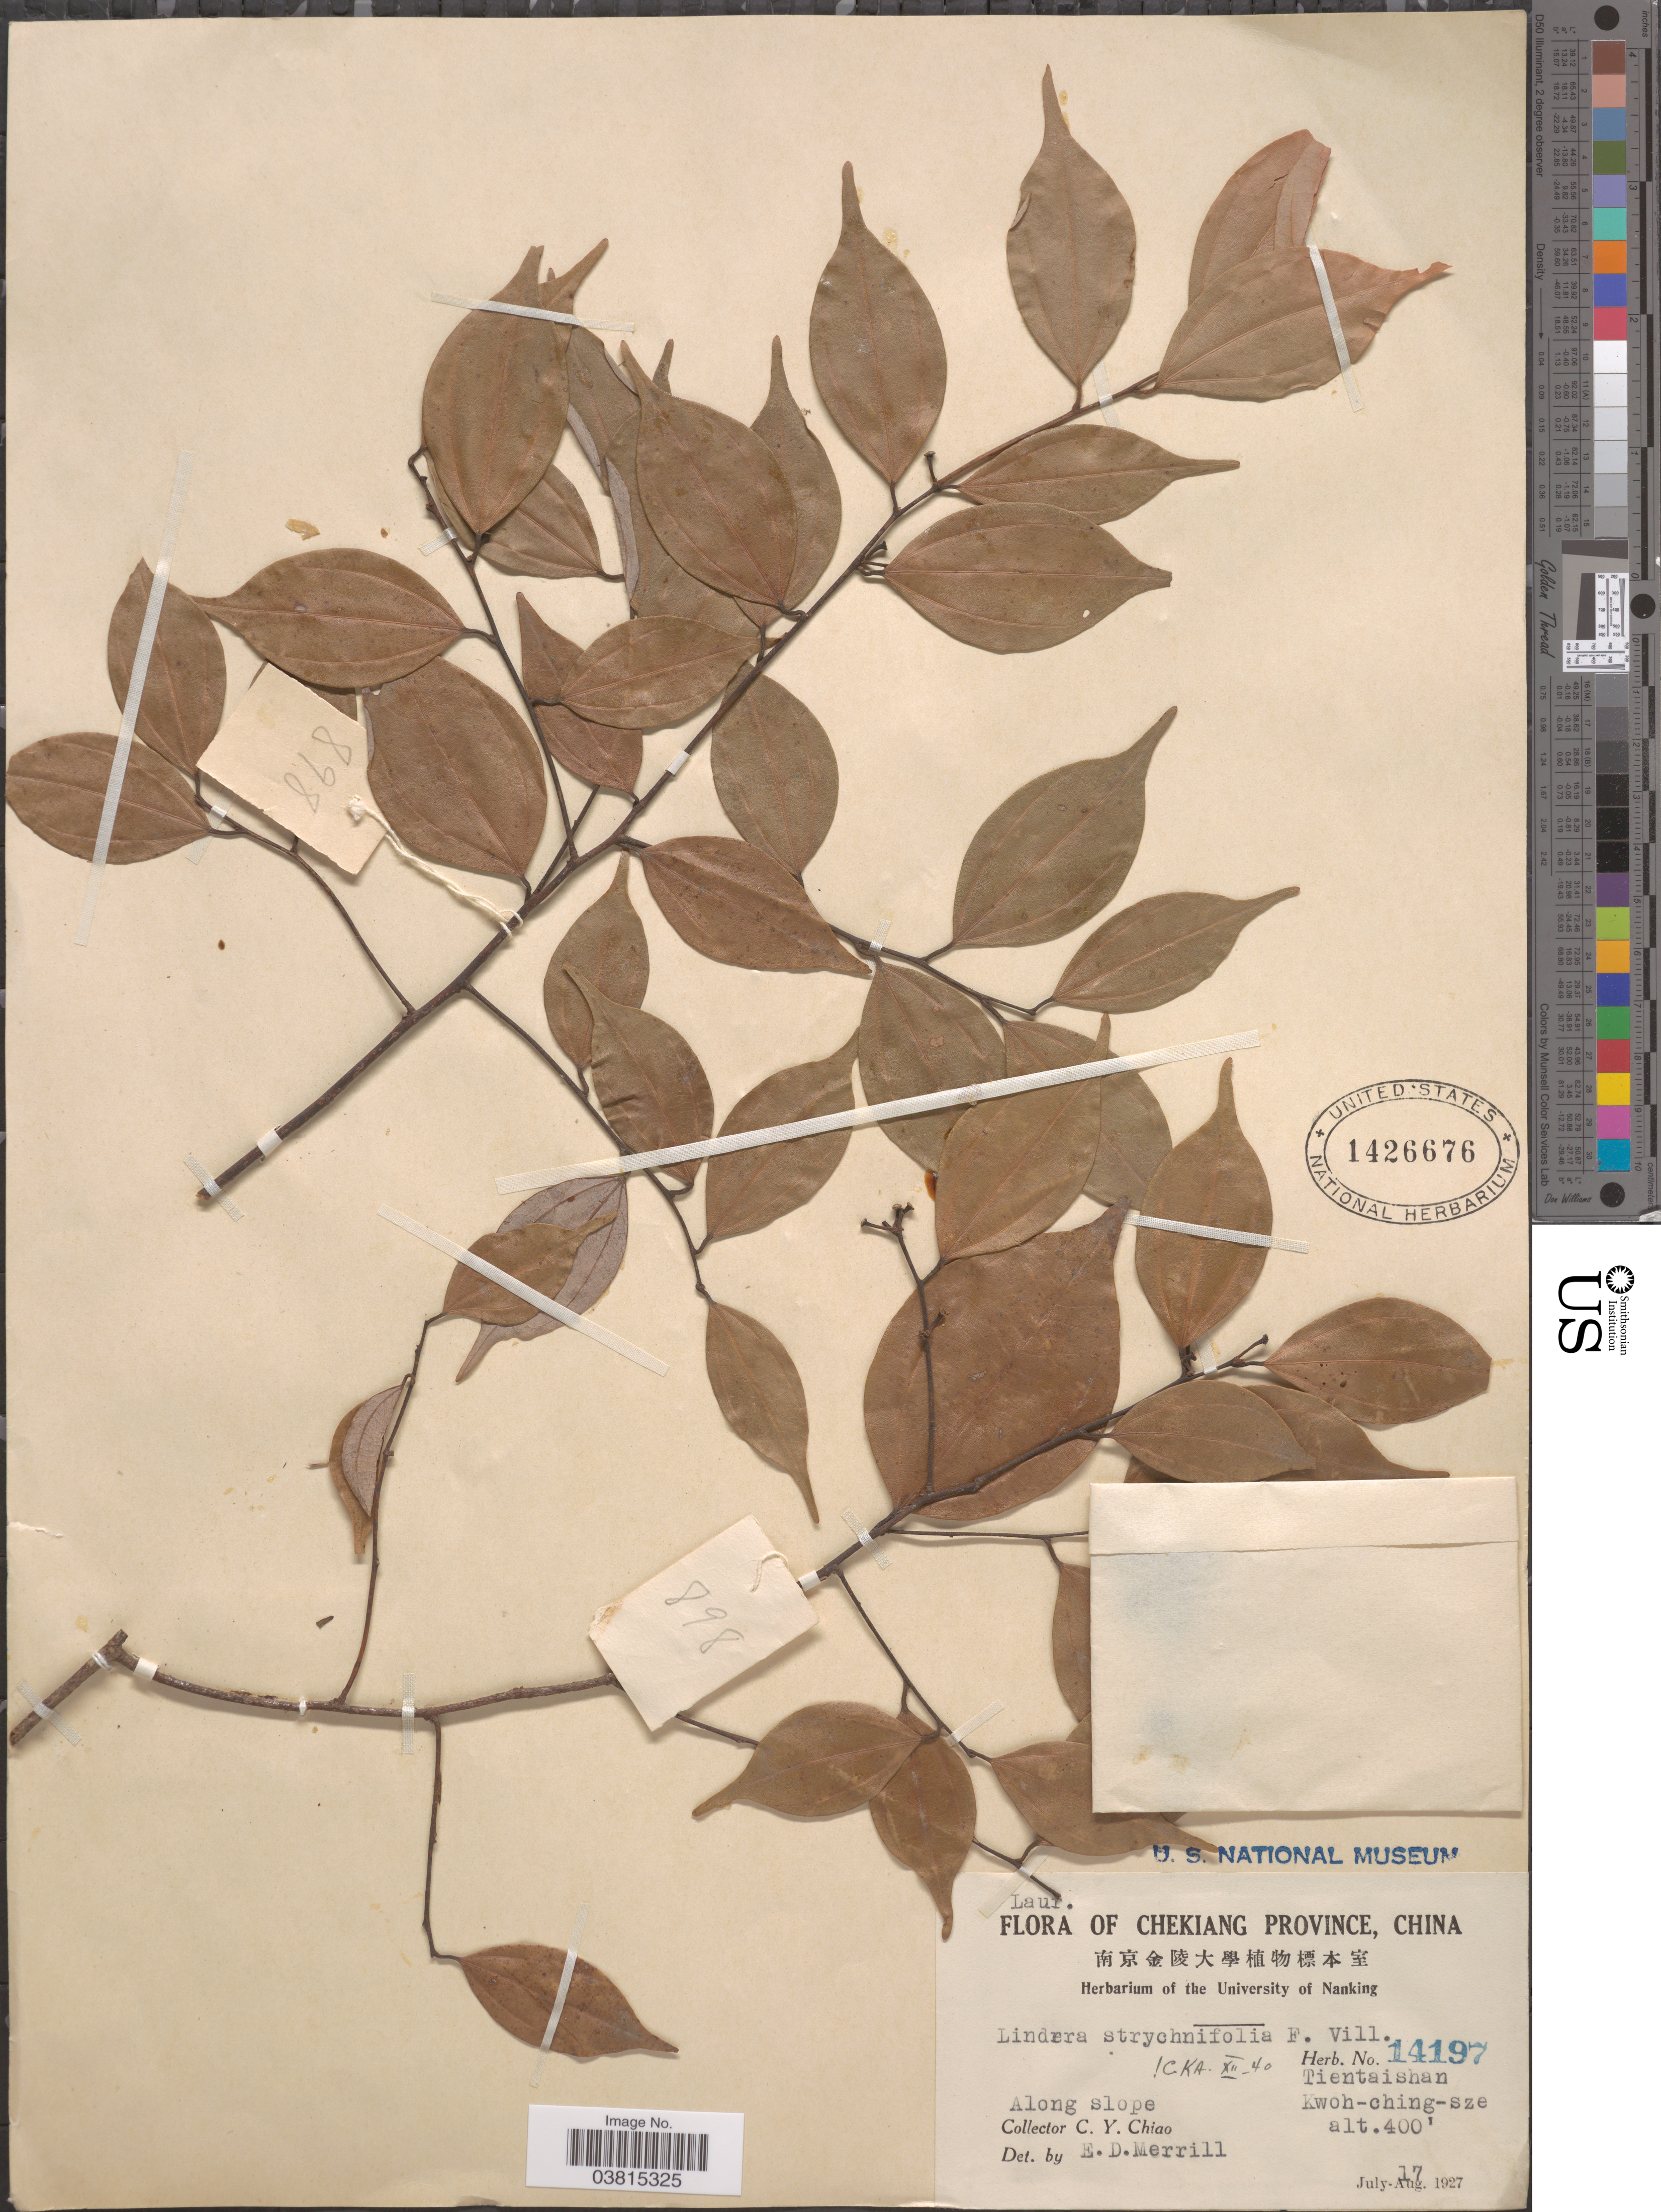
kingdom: Plantae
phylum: Tracheophyta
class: Magnoliopsida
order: Laurales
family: Lauraceae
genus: Lindera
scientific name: Lindera strychnifolia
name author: Fern.-Vill.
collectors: C. Y. Chiao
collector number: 14197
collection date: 1927-07-17/1927-08-17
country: China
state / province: Zhejiang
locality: Chekiang Province. Along slope. Tientaishan. Kwoh-ching-sze.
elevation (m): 122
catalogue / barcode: US 1426676